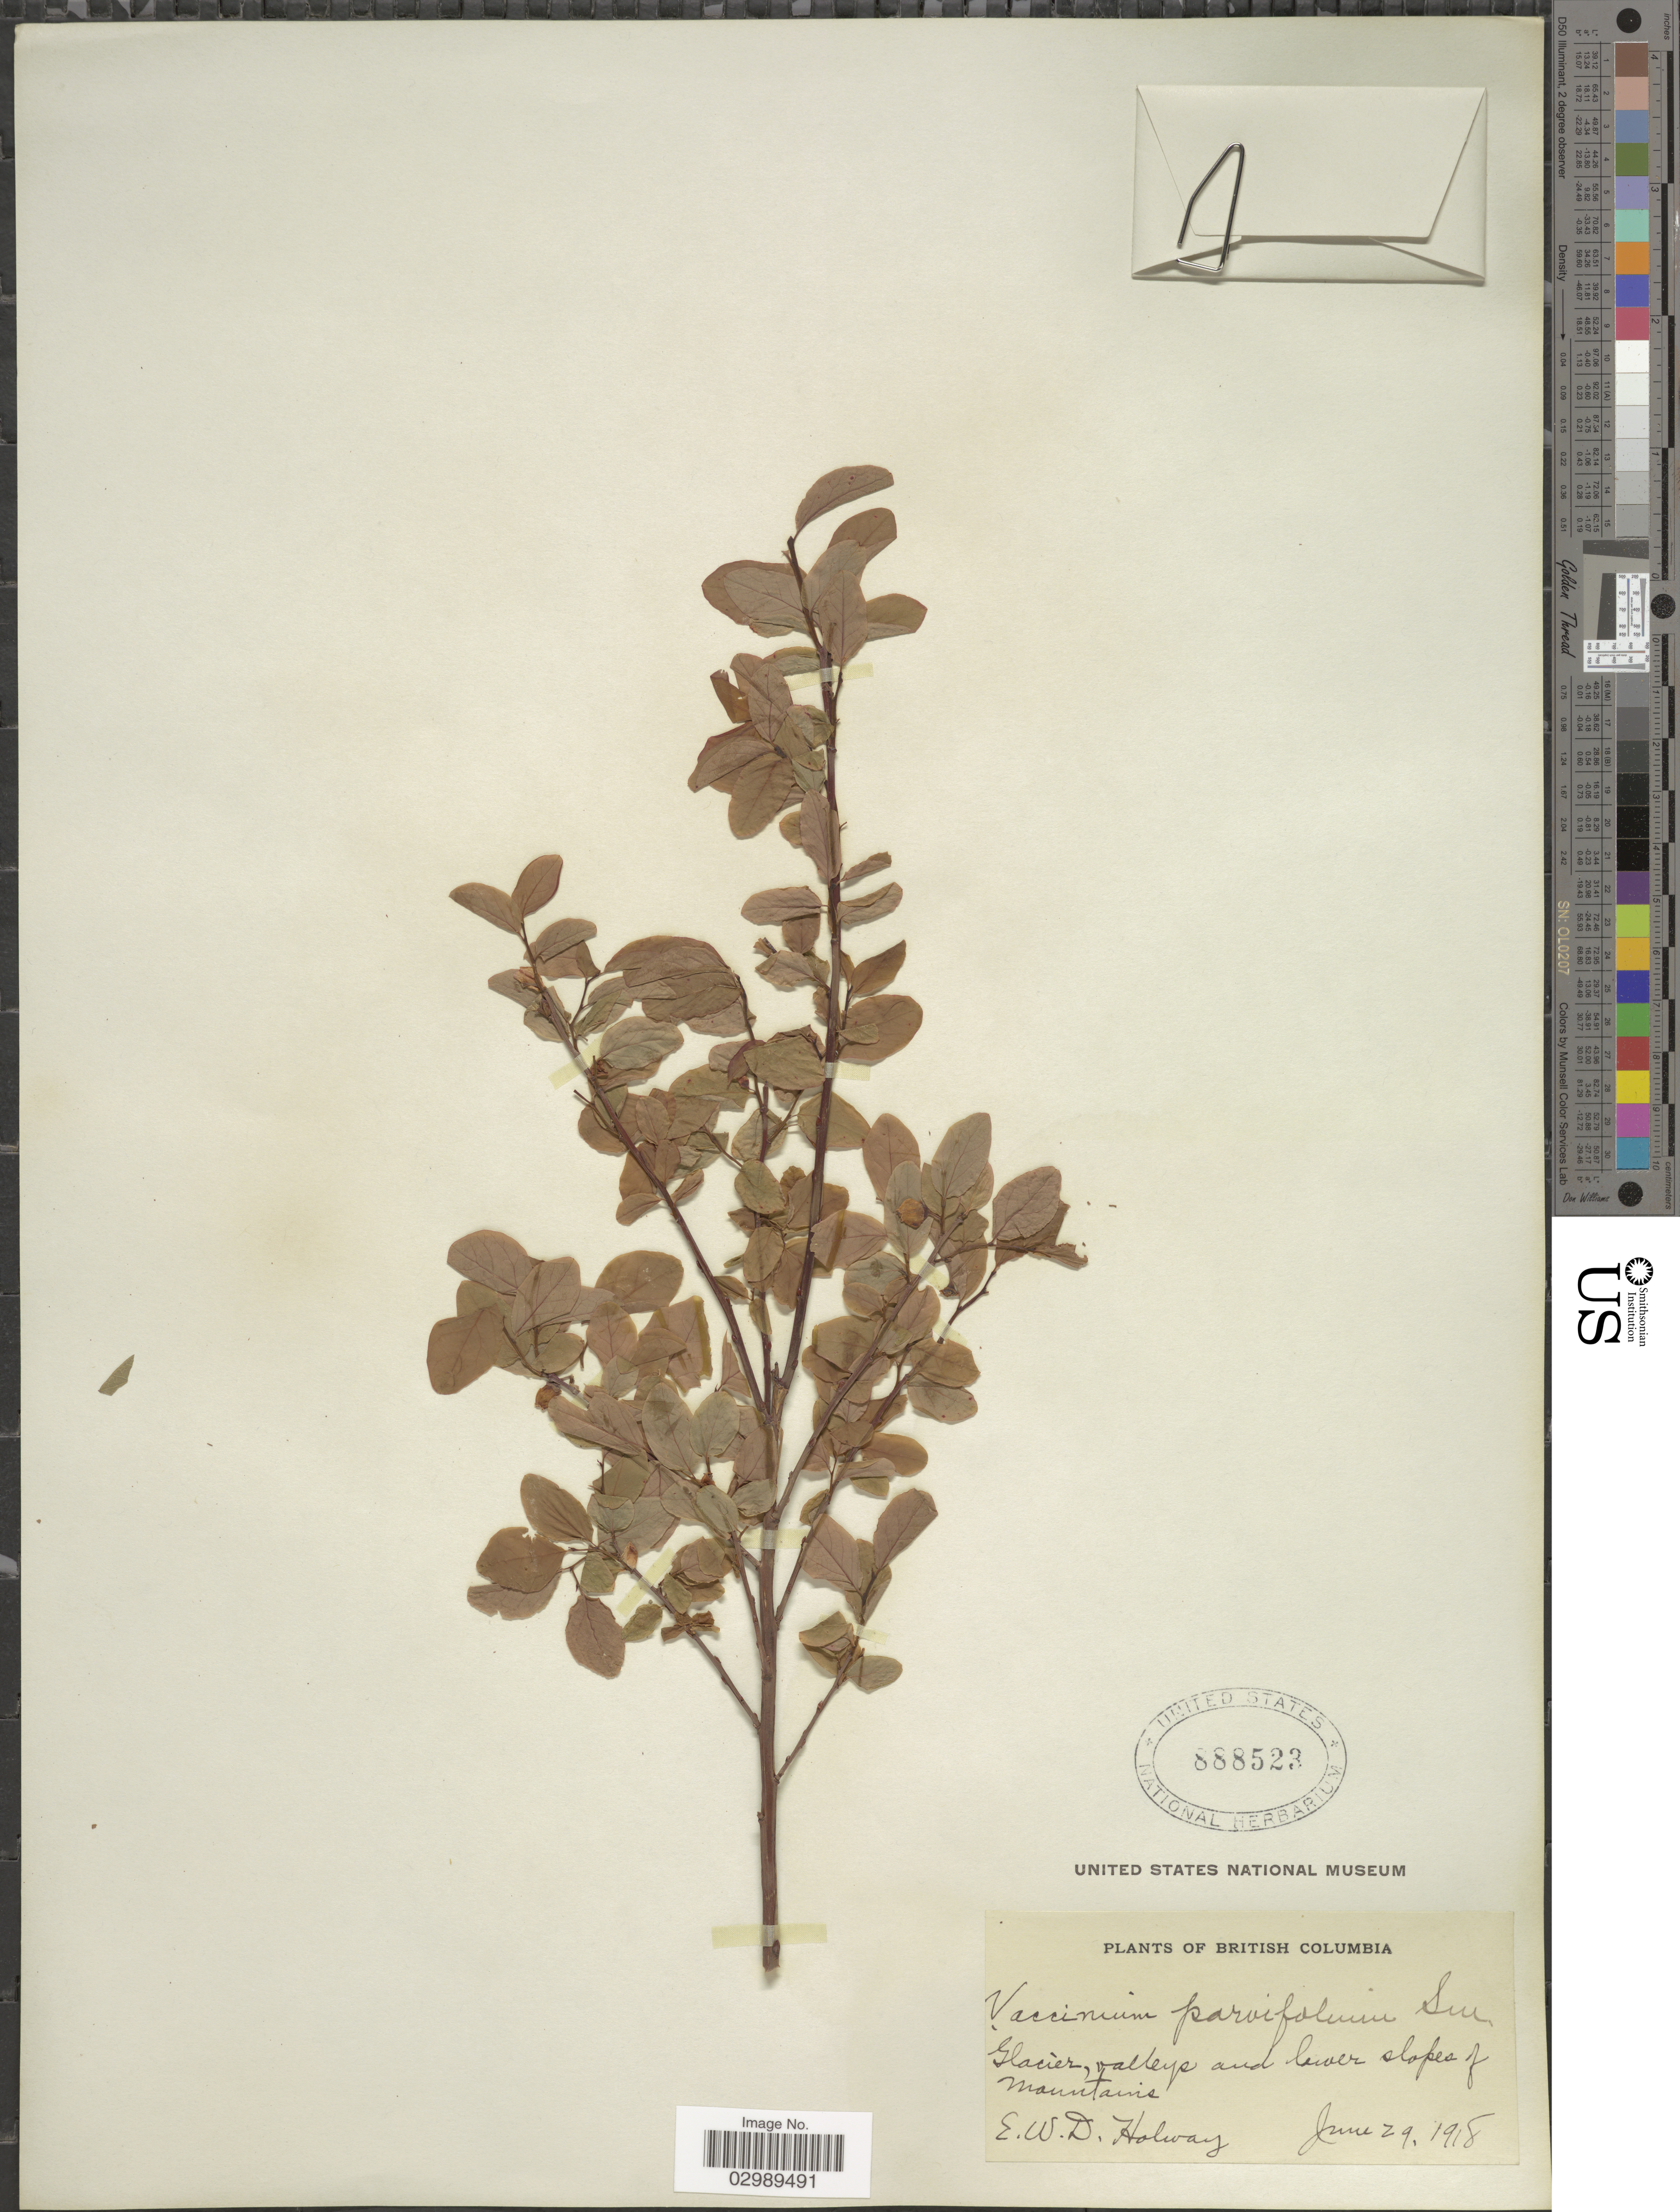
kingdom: Plantae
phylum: Tracheophyta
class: Magnoliopsida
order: Ericales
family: Ericaceae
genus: Vaccinium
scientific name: Vaccinium parvifolium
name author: Small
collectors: E. W. D. Holway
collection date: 1918-06-29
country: Canada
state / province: British Columbia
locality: Glacier valleys and lower slopes of mountains.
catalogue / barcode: US 888523